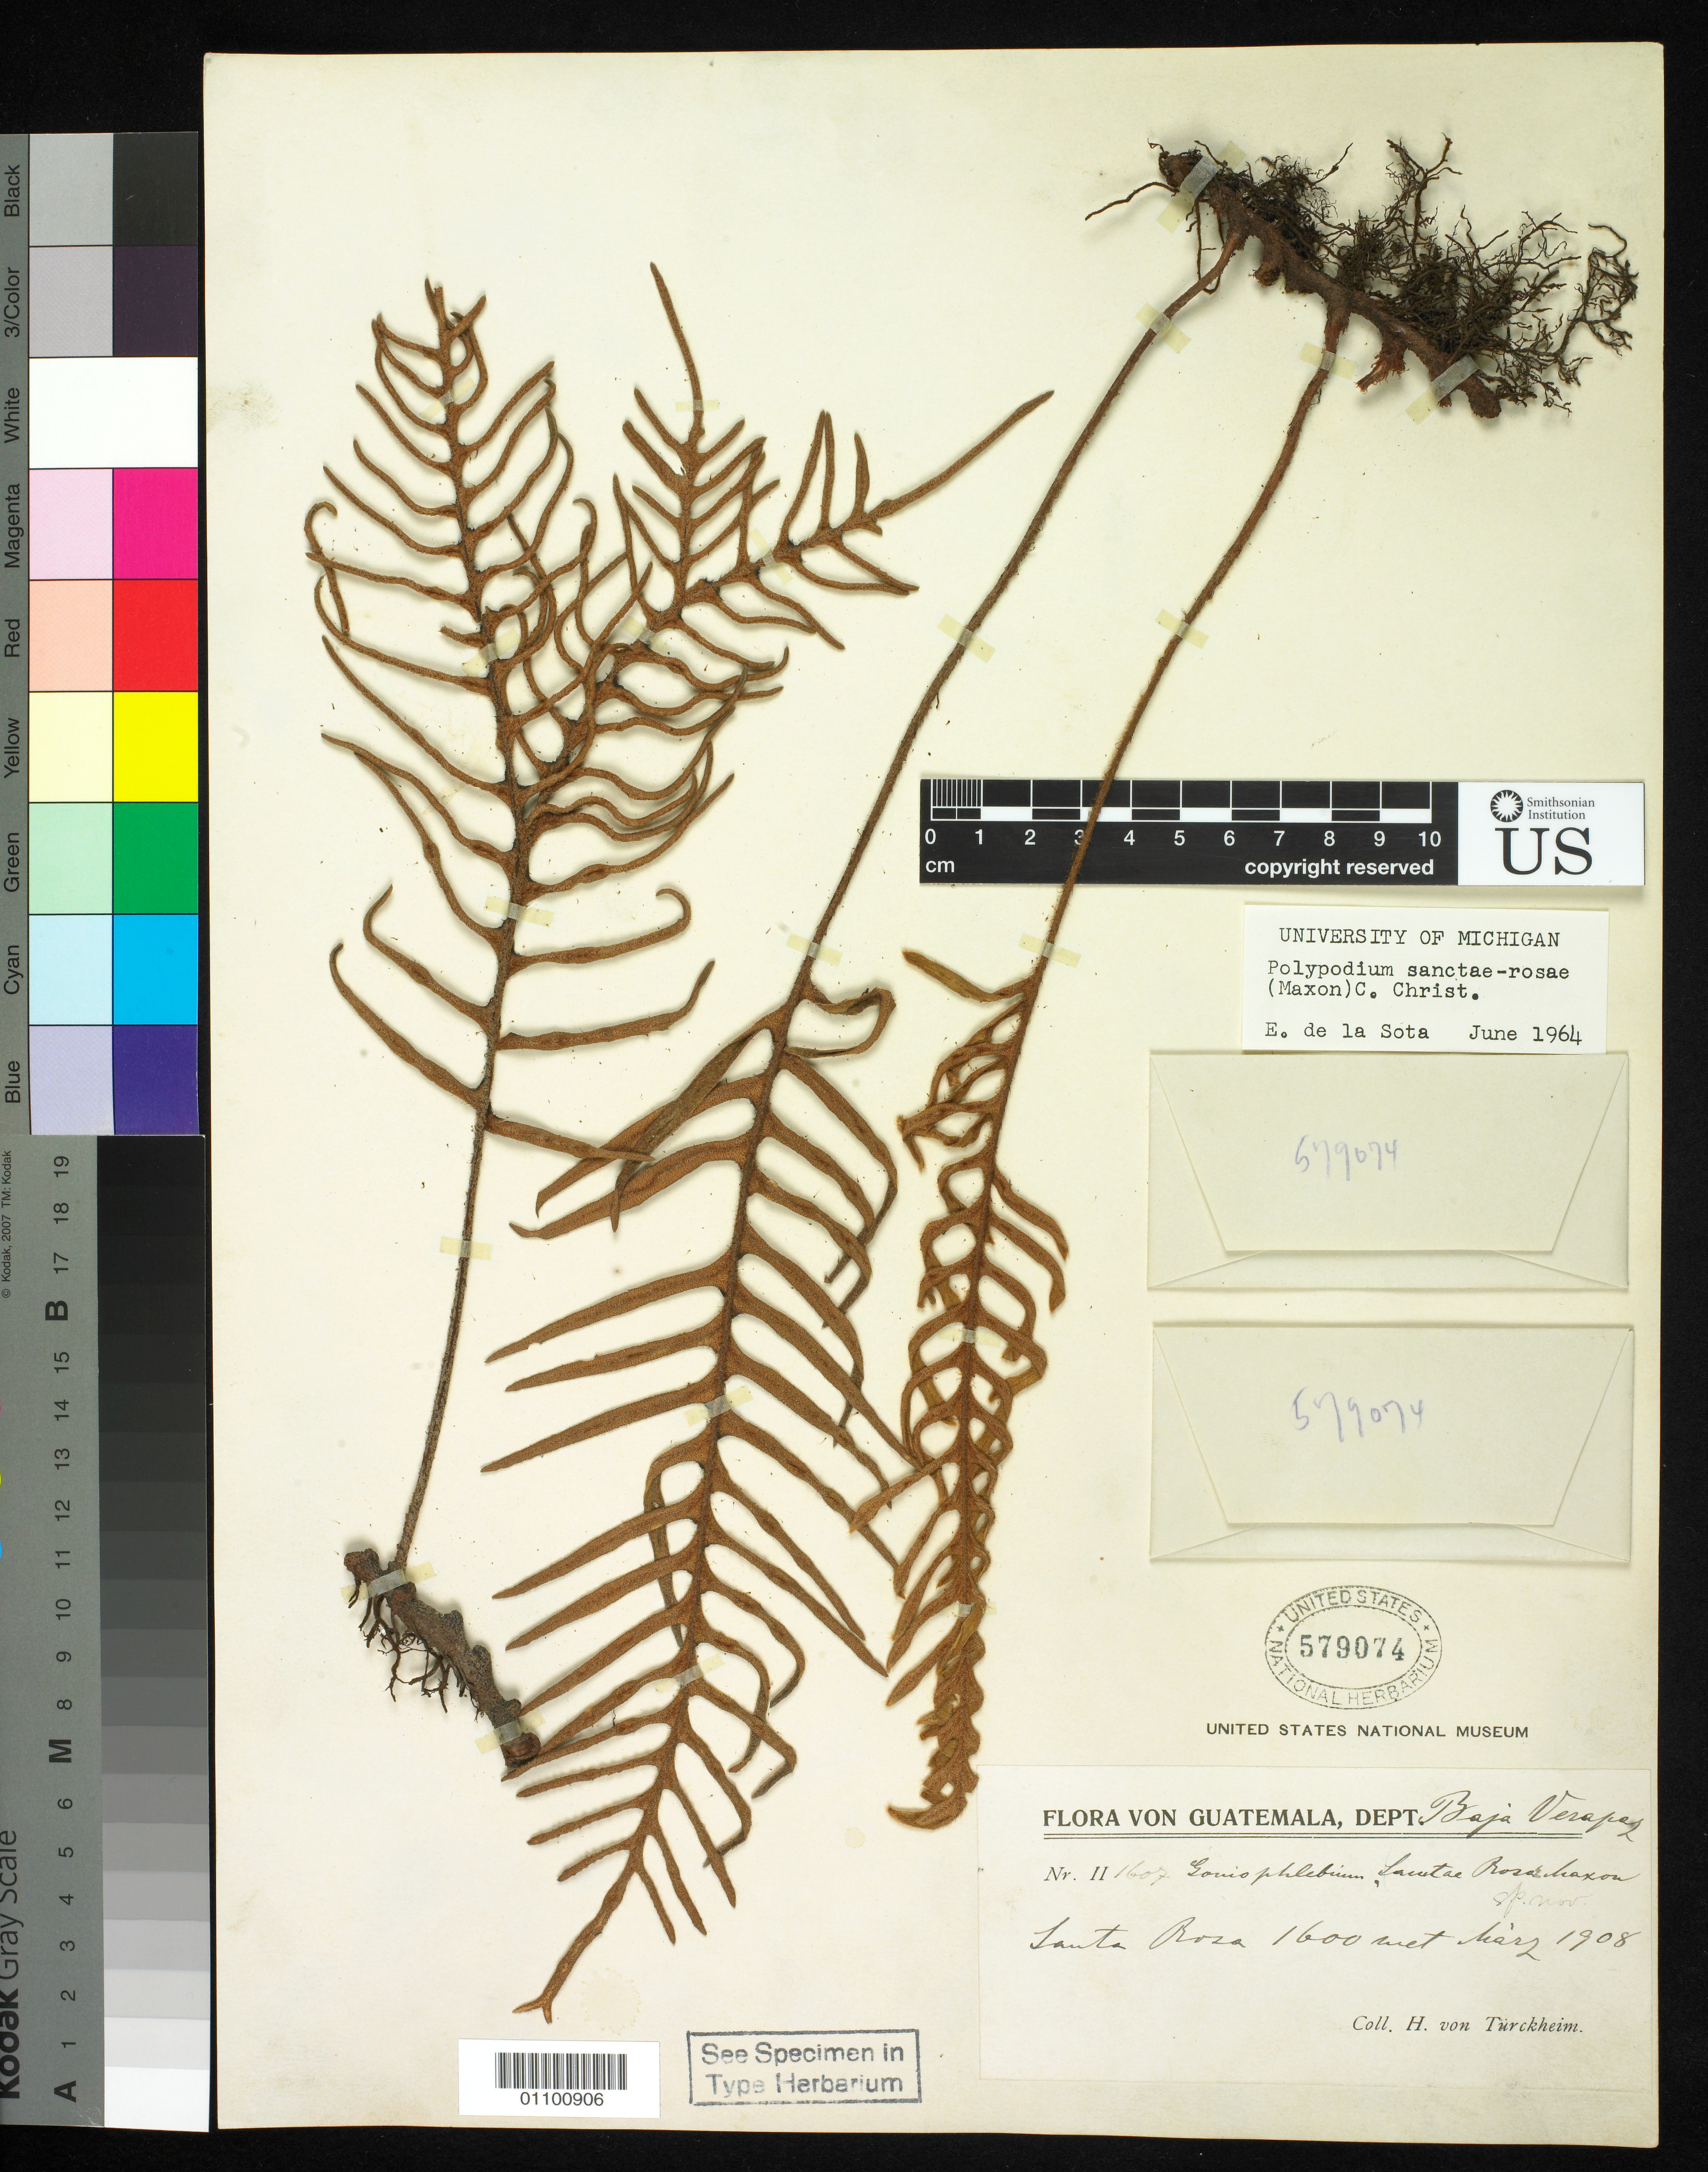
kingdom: Plantae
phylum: Tracheophyta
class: Polypodiopsida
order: Polypodiales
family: Polypodiaceae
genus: Goniophlebium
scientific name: Goniophlebium sanctae-rosae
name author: Maxon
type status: Possible Isotype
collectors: H. von Türckheim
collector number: II 1607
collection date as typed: Mar 1908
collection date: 1908-03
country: Guatemala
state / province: Baja Verapaz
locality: Santa Rosa.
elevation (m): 1600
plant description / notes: Date on this sheet is different from the other two sheets.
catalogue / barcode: US 579074